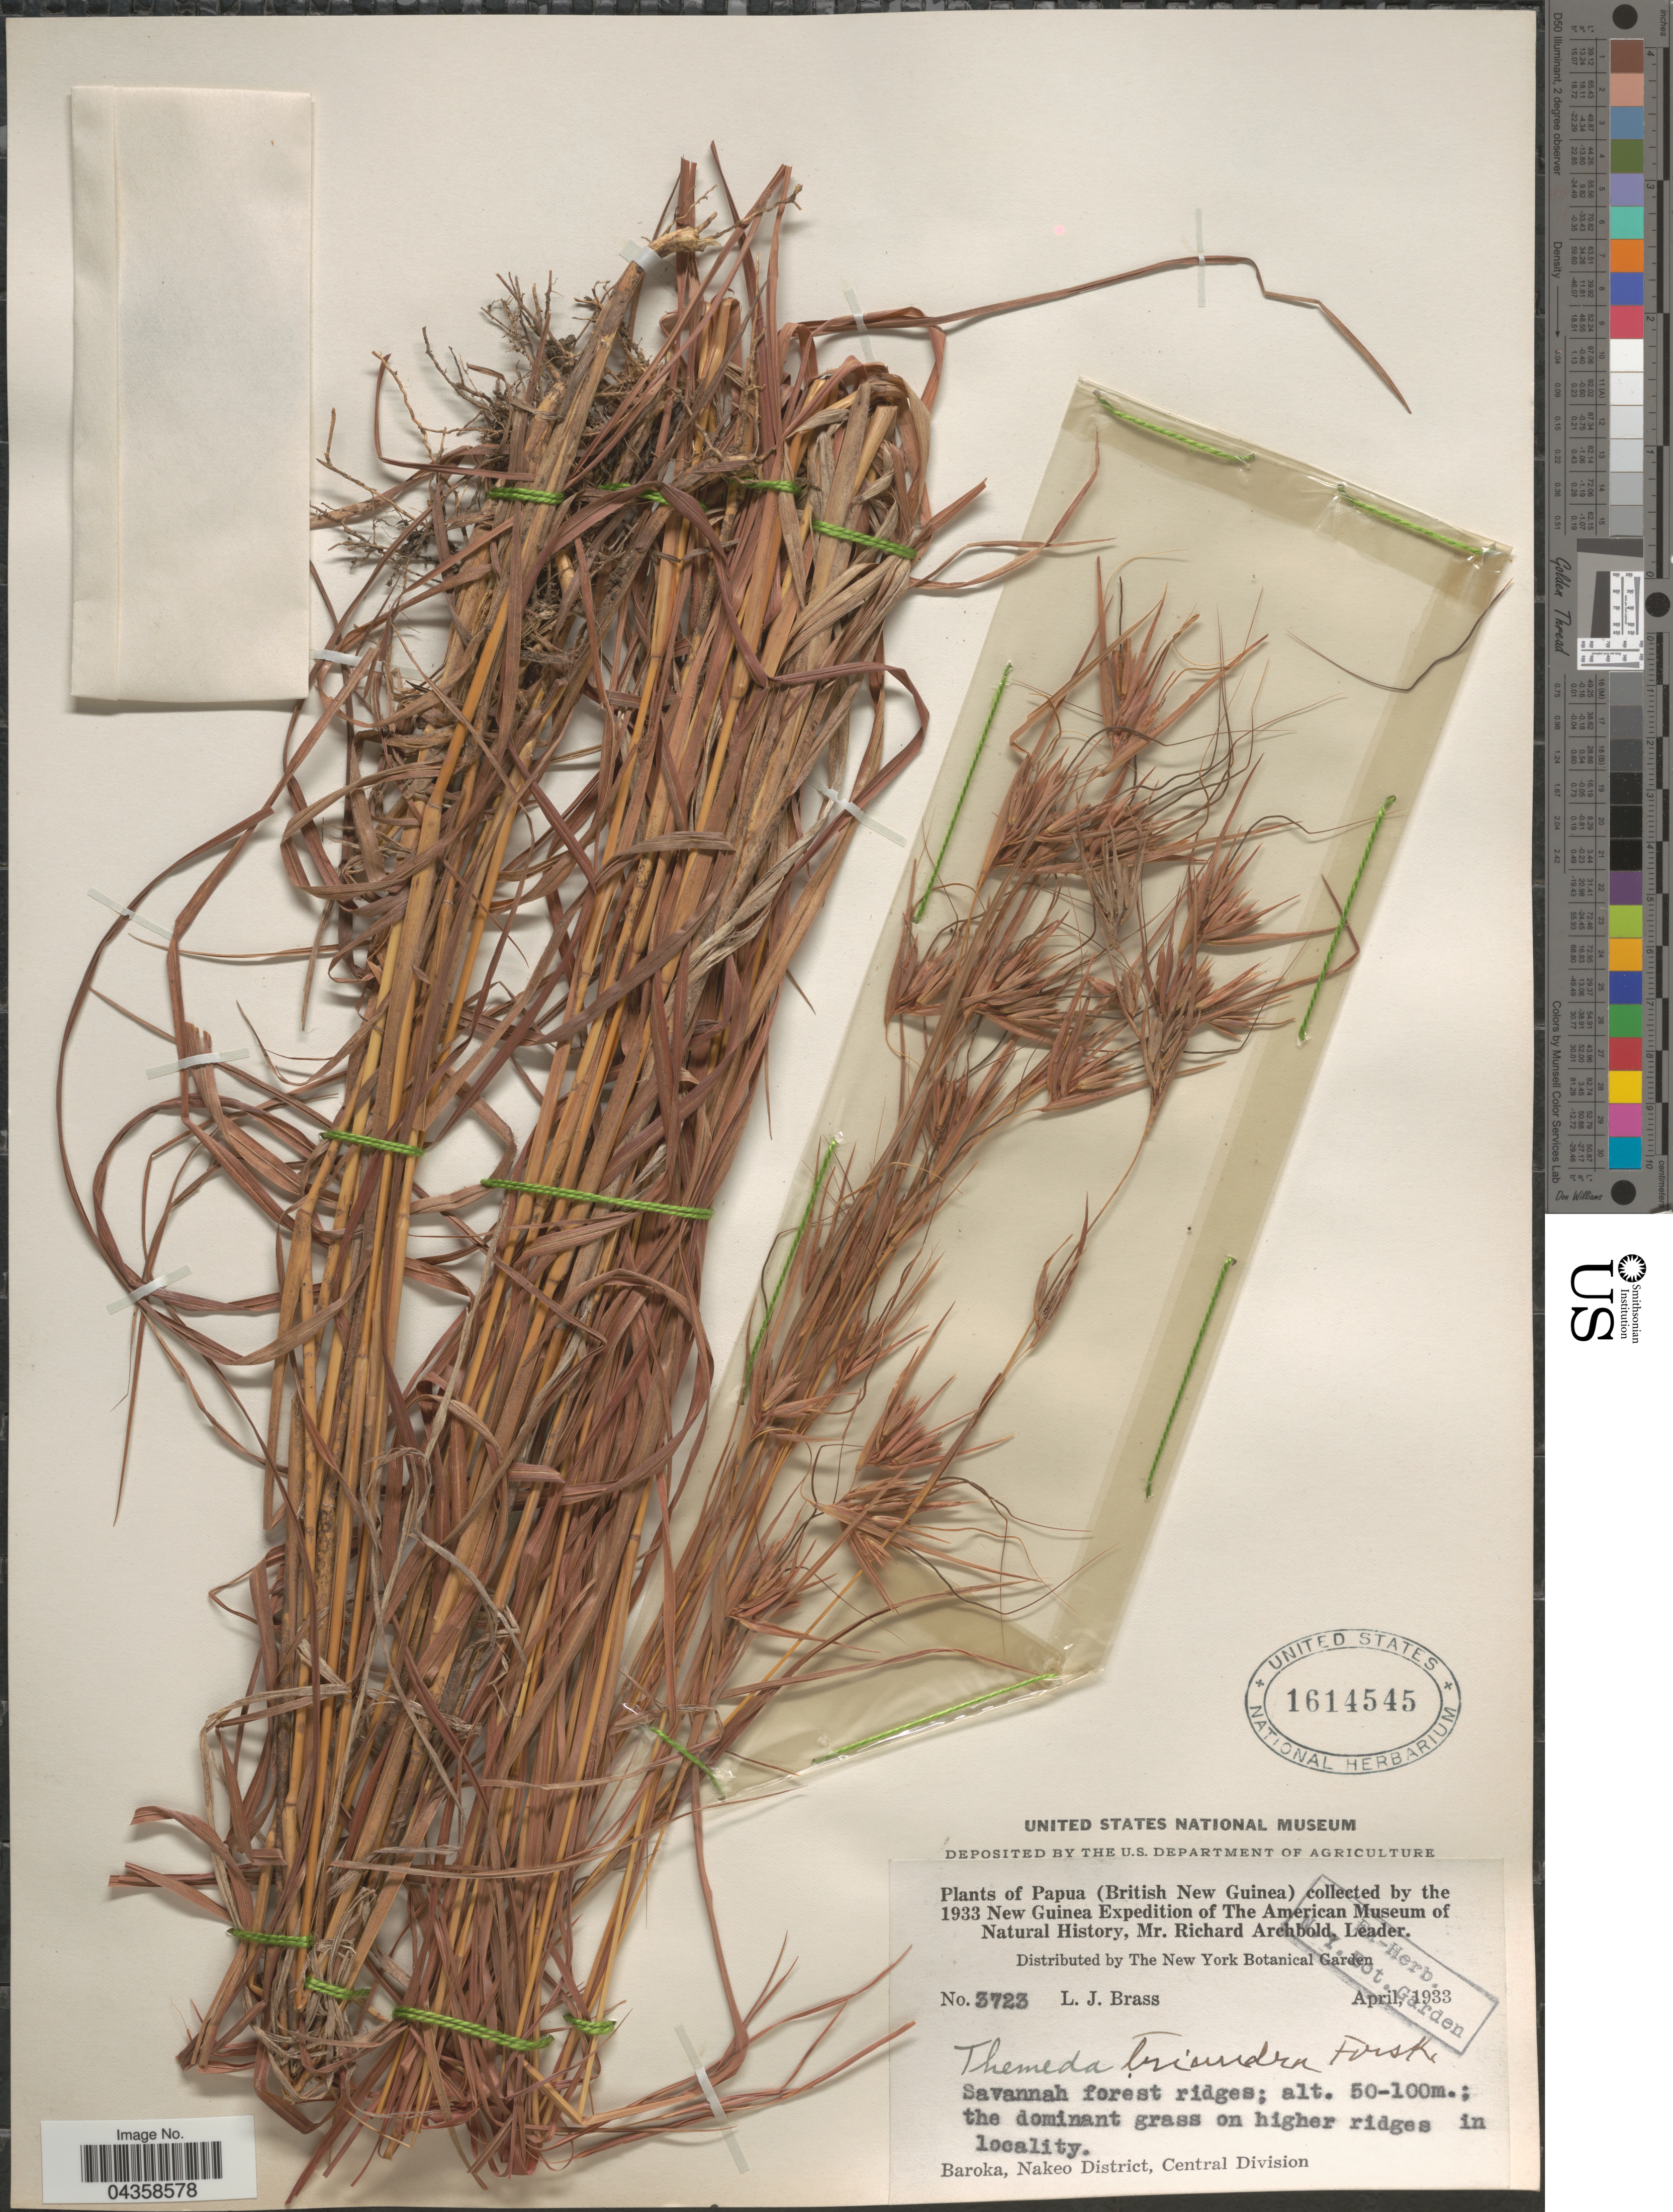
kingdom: Plantae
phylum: Tracheophyta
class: Liliopsida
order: Poales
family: Poaceae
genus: Themeda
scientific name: Themeda triandra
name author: Forssk.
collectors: L. J. Brass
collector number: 3723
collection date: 1933-04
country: Papua New Guinea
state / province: Central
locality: Papua (British New Guinea). 1933 New Guinea Expedition of The American Museum of Natural History. Savannah forest ridges; Baroka, Nakeo District, Central Division.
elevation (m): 50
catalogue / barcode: US 1614545